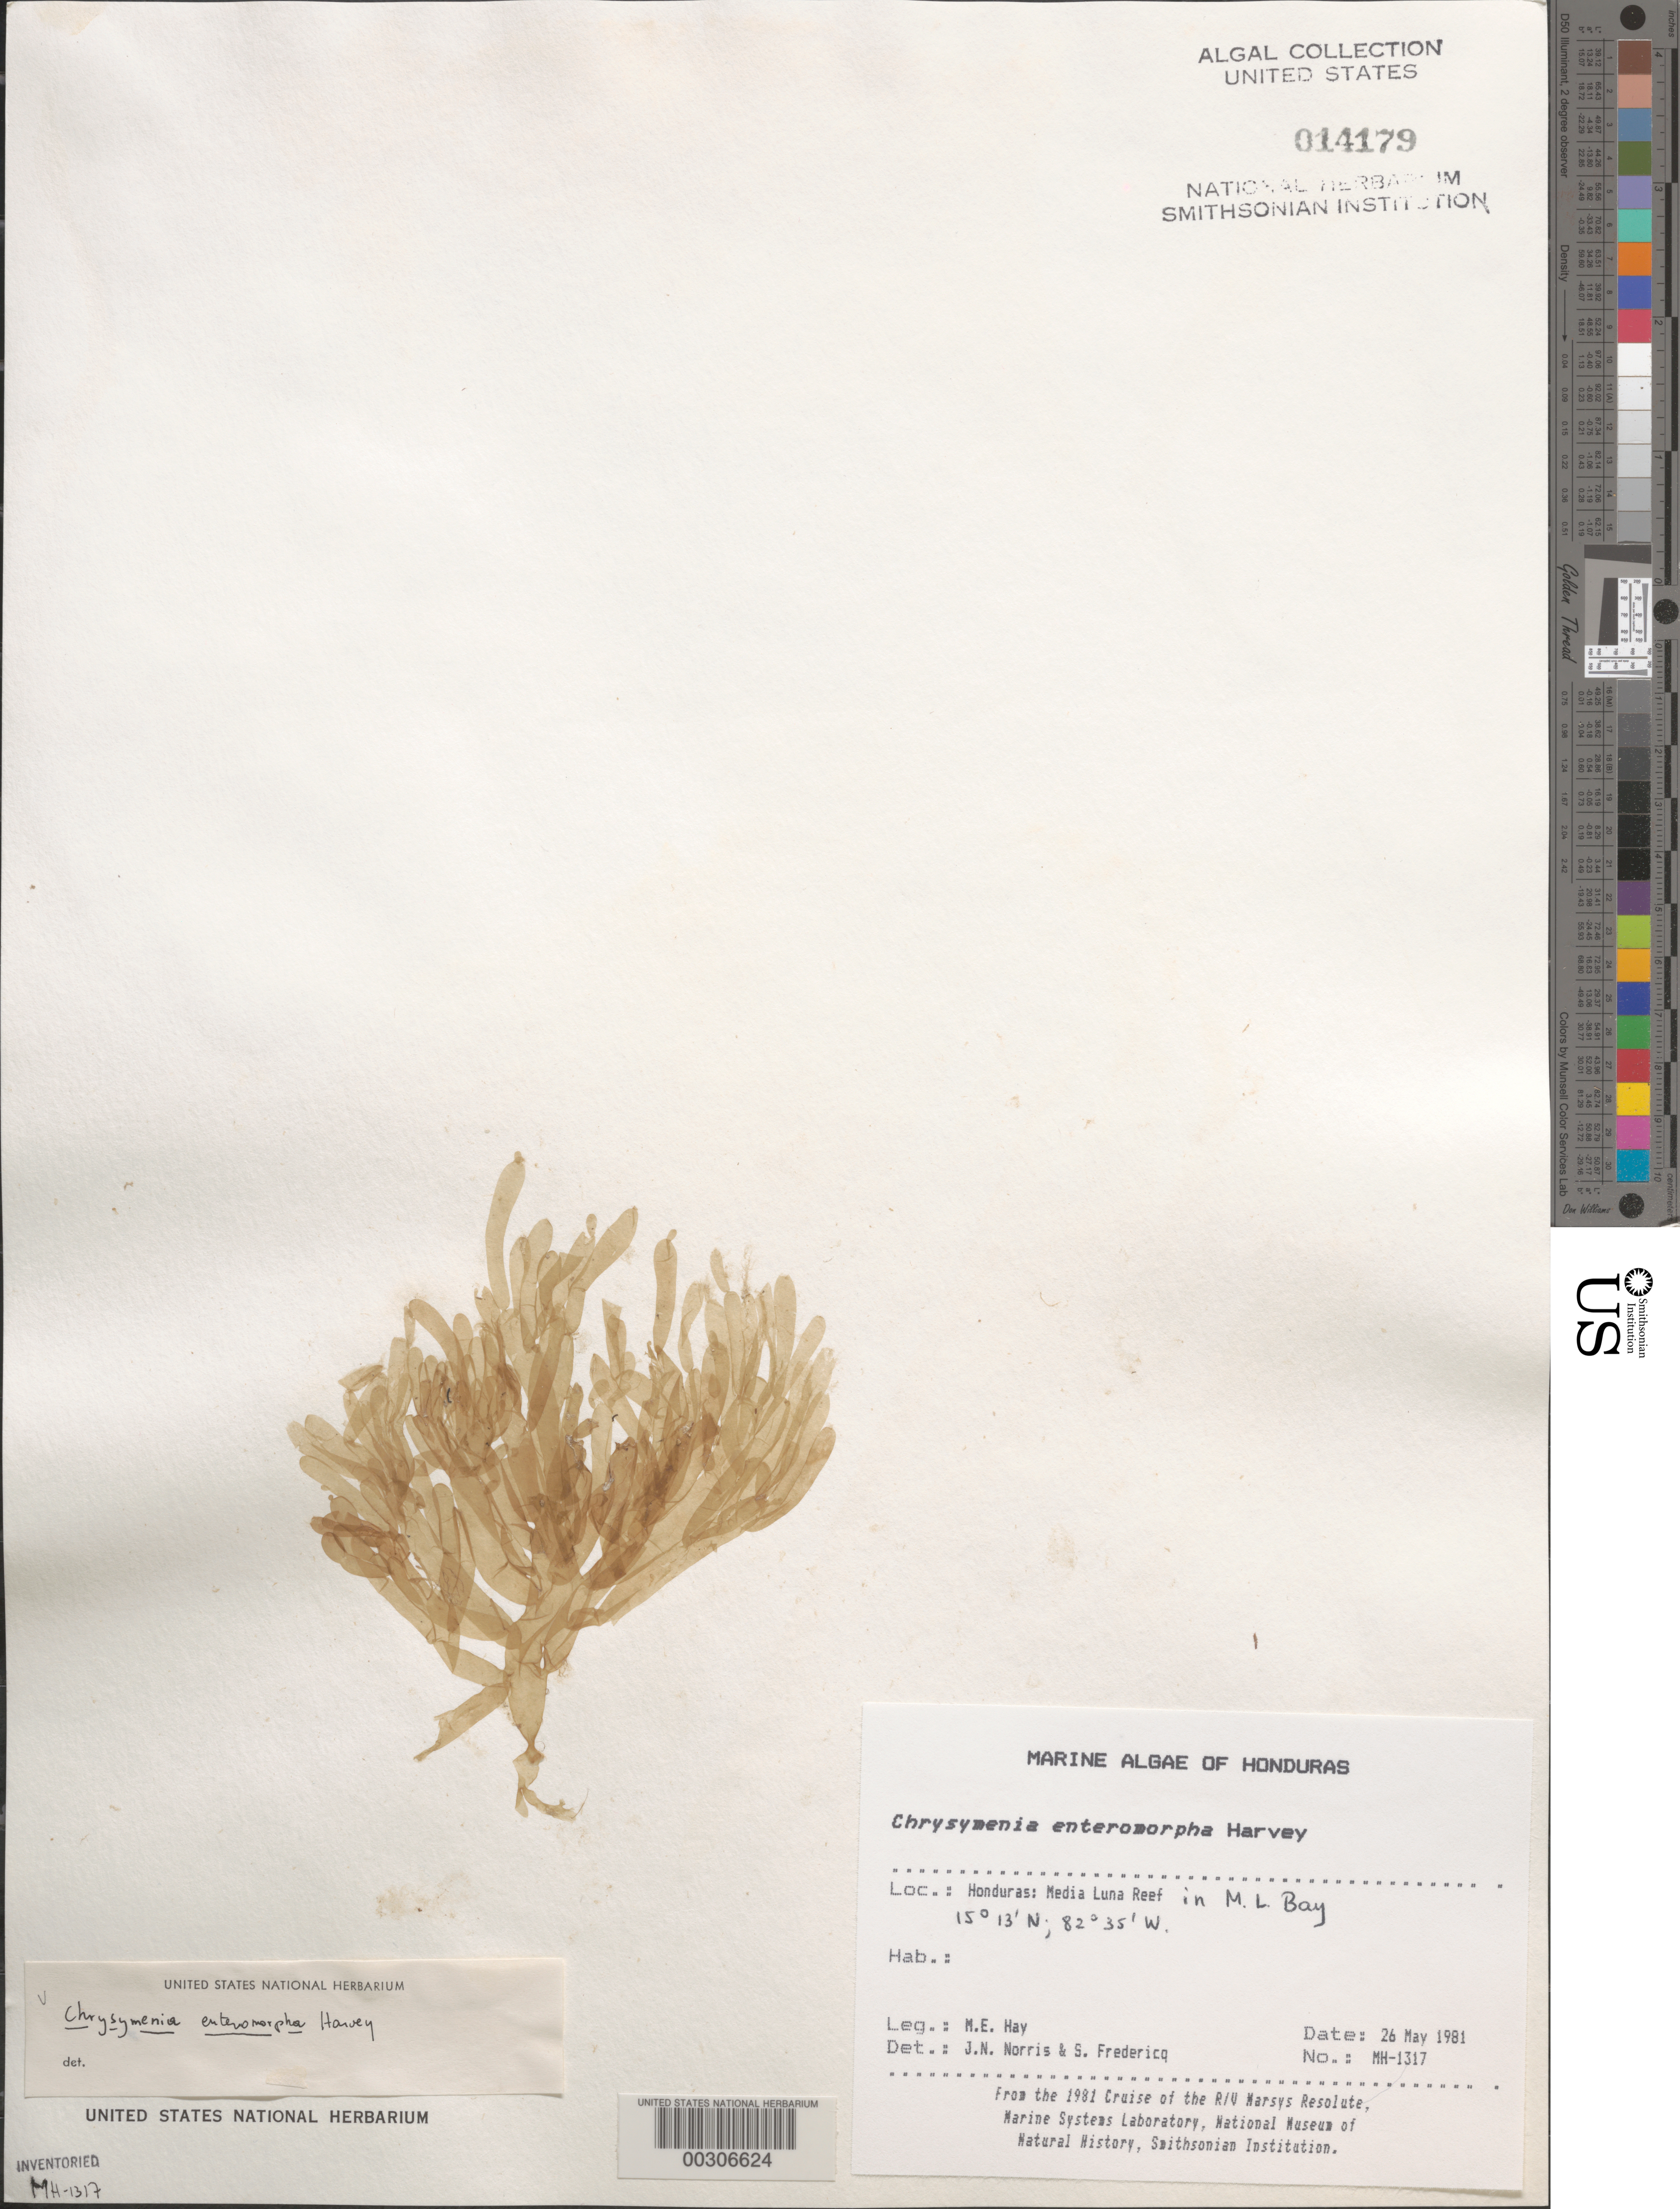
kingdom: Plantae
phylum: Rhodophyta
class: Florideophyceae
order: Rhodymeniales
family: Rhodymeniaceae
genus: Botryocladia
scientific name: Botryocladia enteromorpha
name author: (Harv.) W.E. Schmidt et al. in W.E. Schmidt et al.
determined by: Algae name updating Project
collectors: M. E. Hay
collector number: MEH-1317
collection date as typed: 26 May 1981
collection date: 1981-05-26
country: Honduras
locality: Media Luna Reef, Media Luna Bay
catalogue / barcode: US 14179